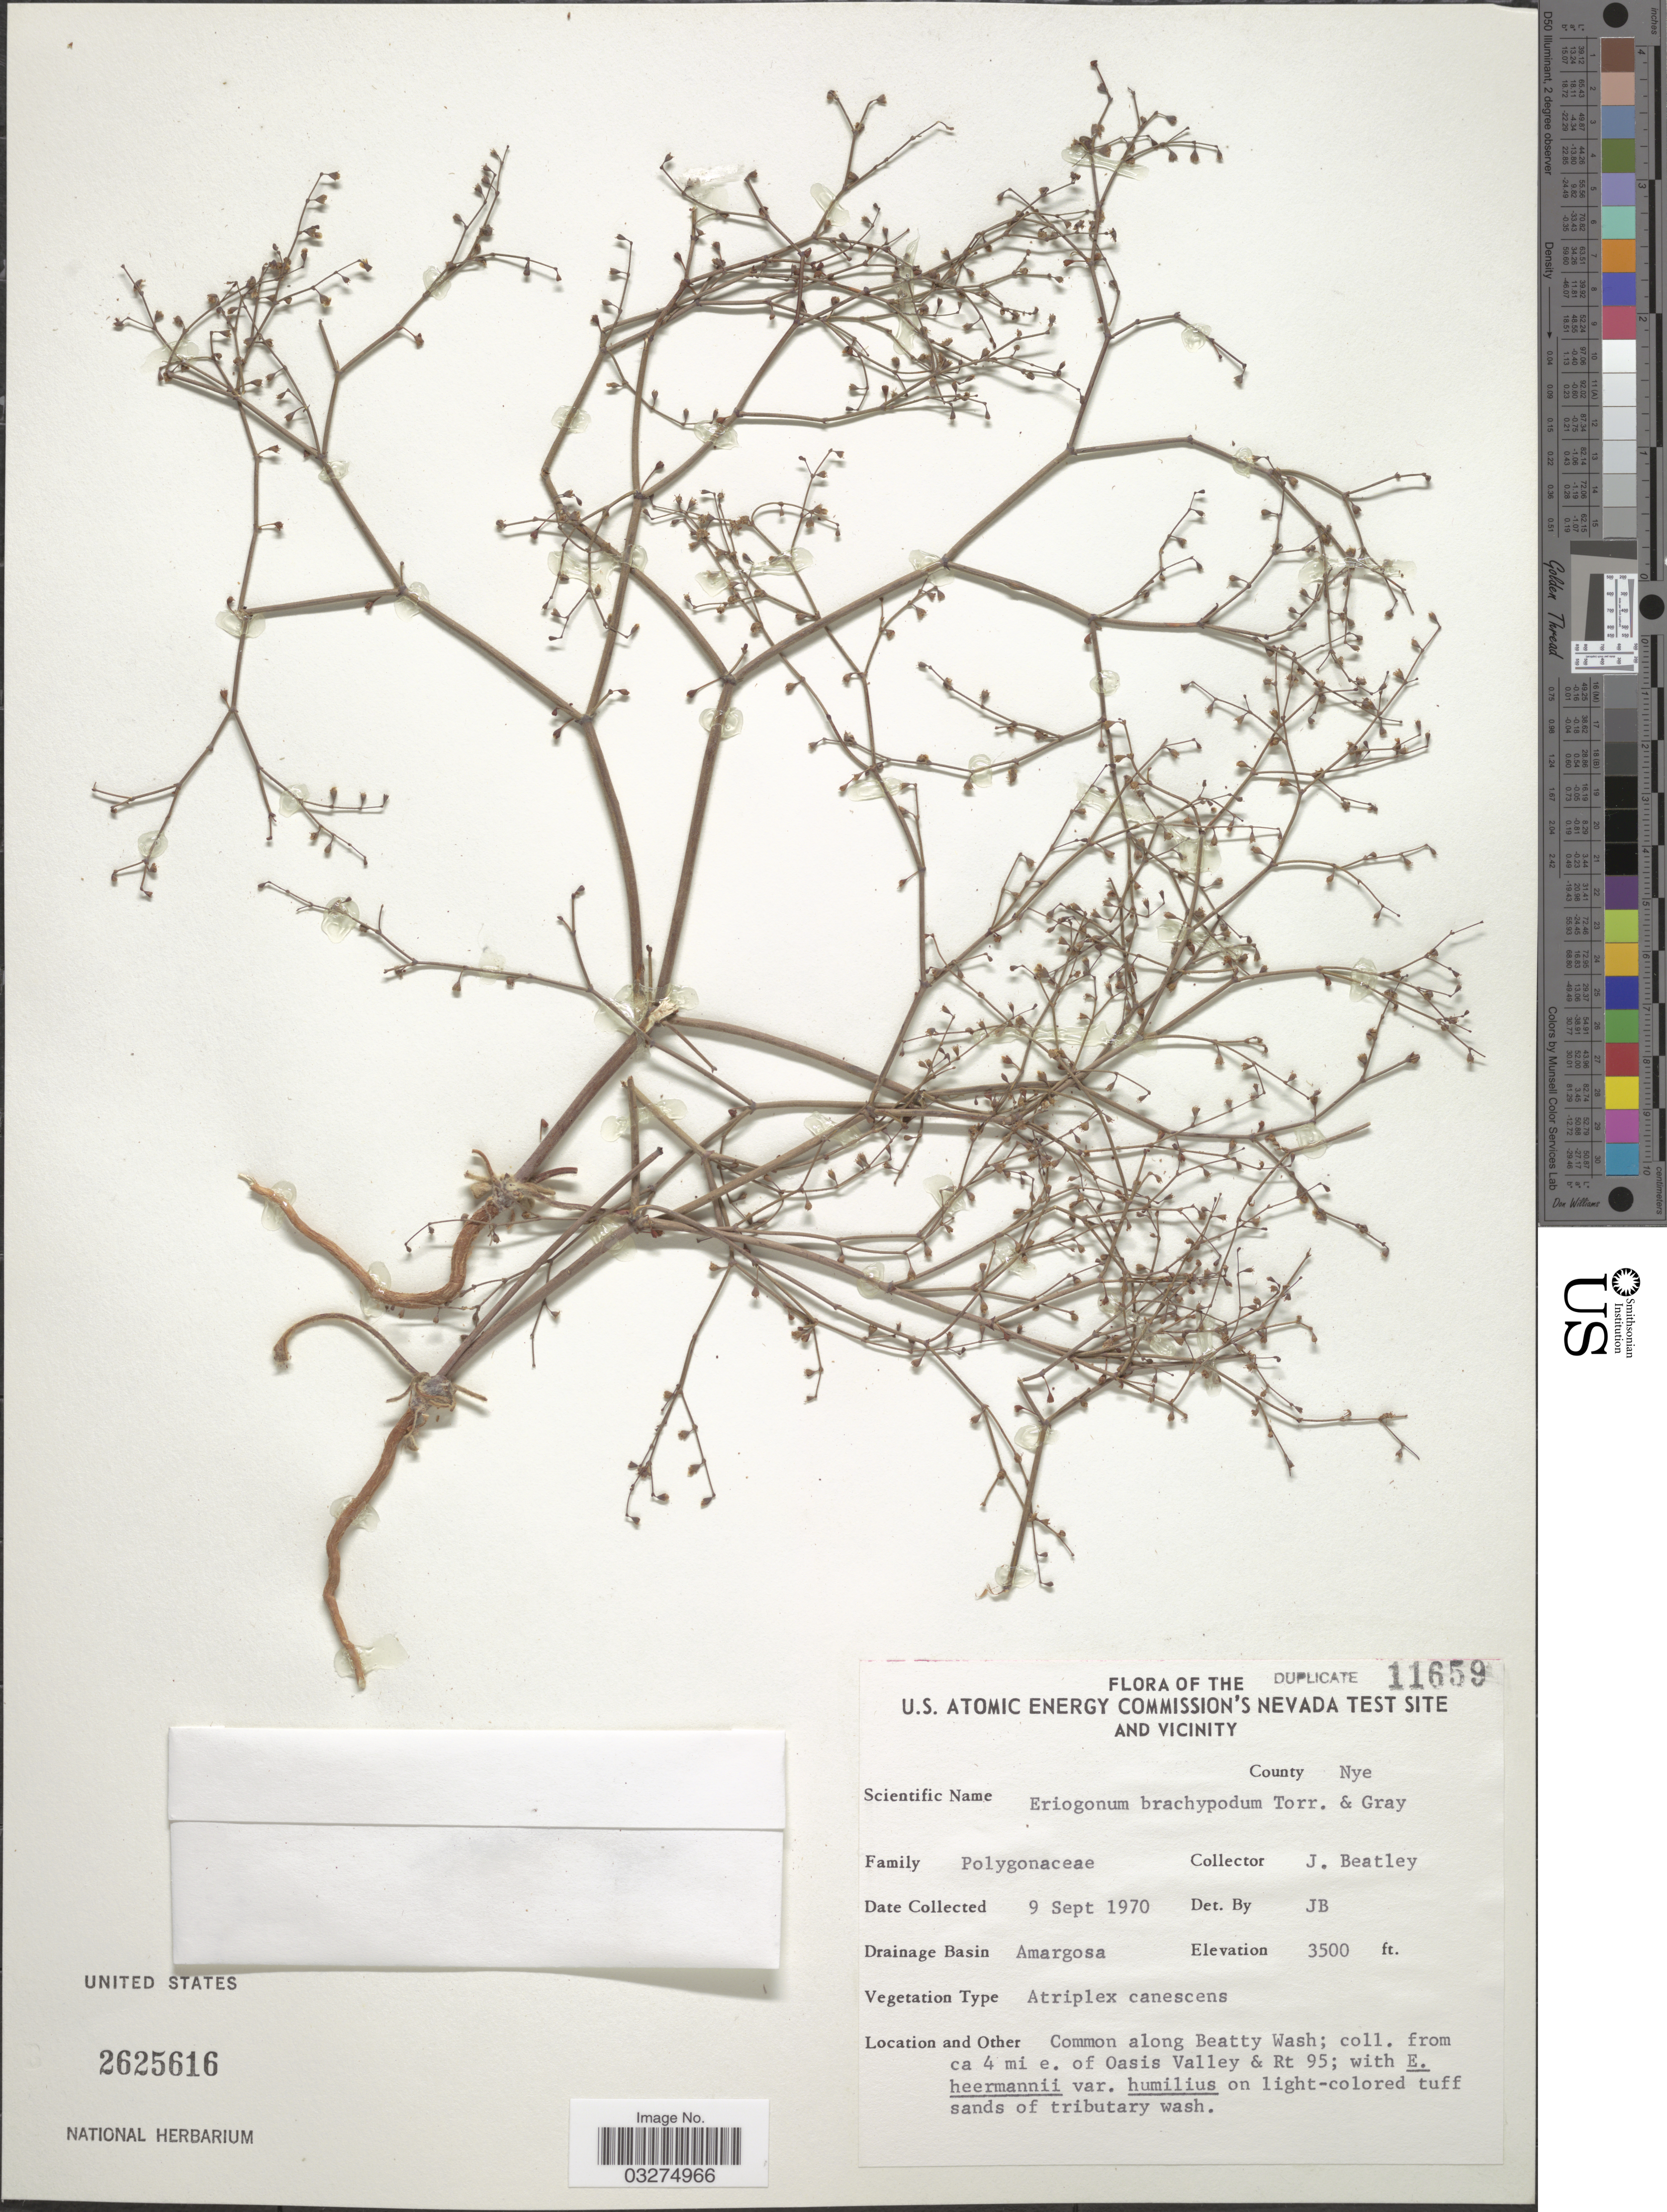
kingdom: Plantae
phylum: Tracheophyta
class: Magnoliopsida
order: Caryophyllales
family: Polygonaceae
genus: Eriogonum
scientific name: Eriogonum brachypodum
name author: Torr. & A. Gray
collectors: J. C. Beatley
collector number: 11659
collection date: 1970-09-09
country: United States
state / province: Nevada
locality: U. S. Atomic Energy Commission's Nevada Test Site and Vicinity. County Nye. Drainage Basin Amargosa. Along Beatty Wash; ca 4 mi e. of Oasis Valley & Rt 95.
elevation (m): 1067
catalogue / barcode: US 2625616